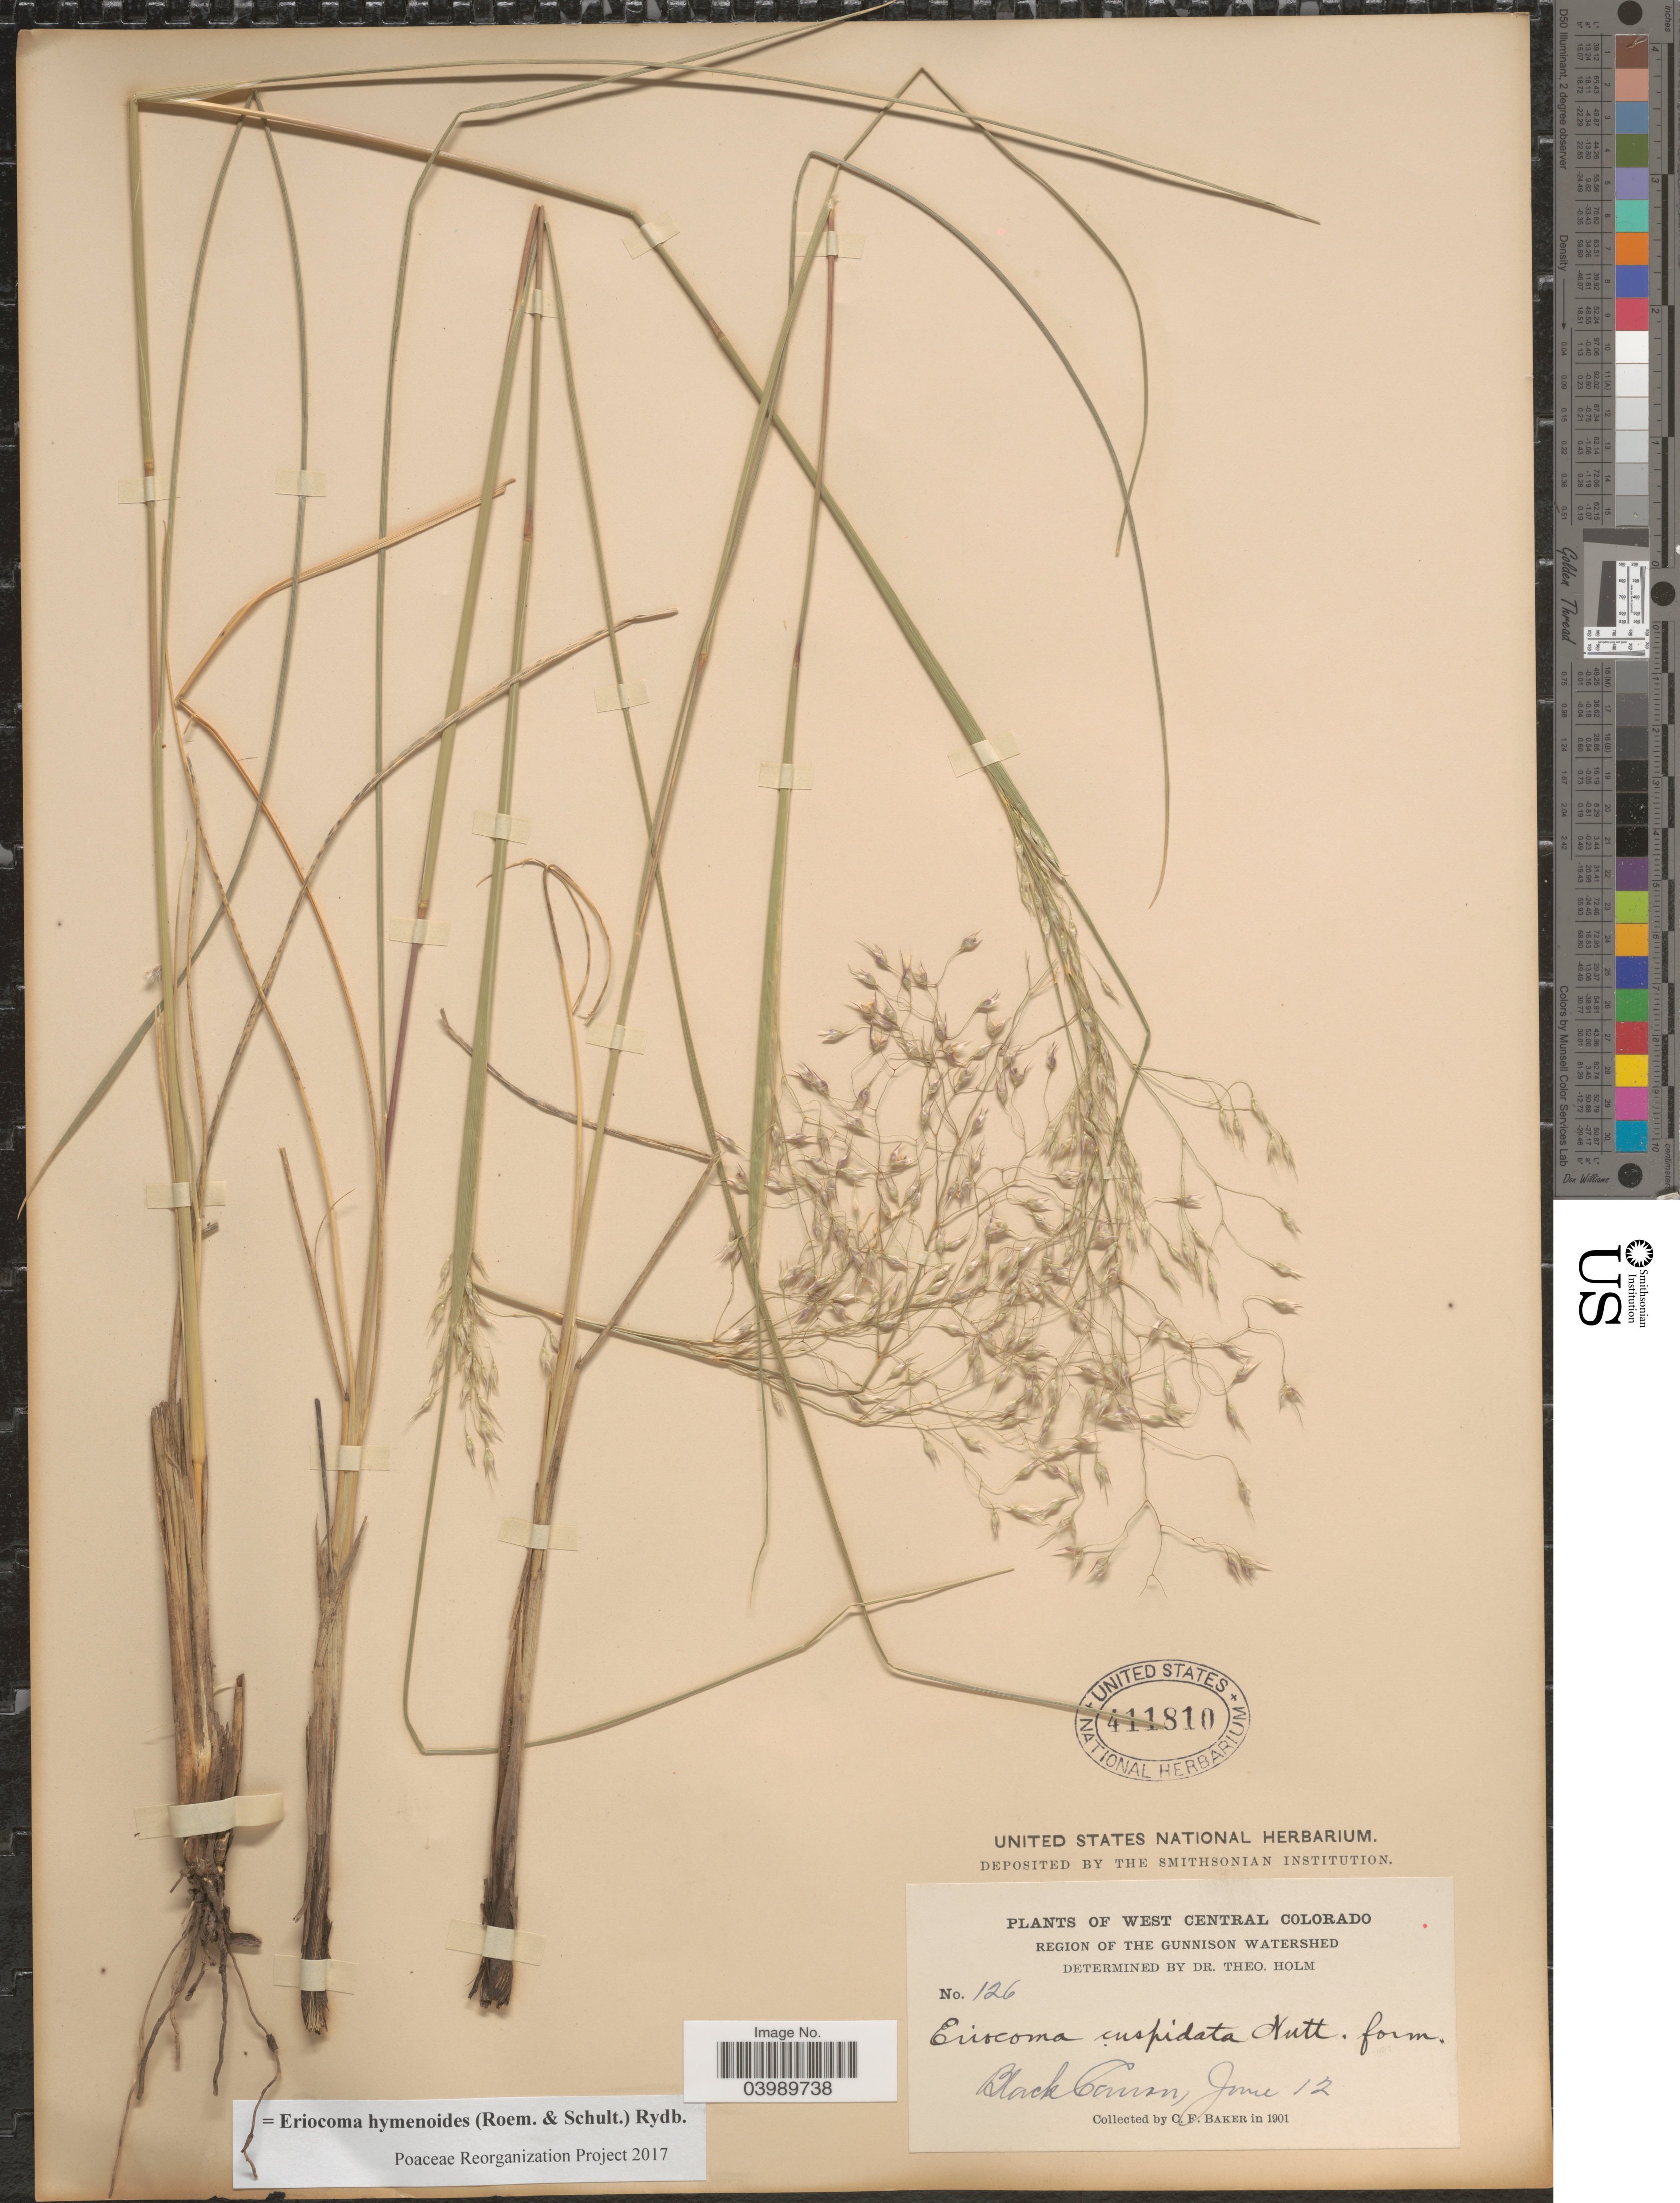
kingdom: Plantae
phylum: Tracheophyta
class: Liliopsida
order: Poales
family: Poaceae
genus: Eriocoma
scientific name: Eriocoma hymenoides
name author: (Roem. & Schult.) Rydb.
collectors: C. F. Baker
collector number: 126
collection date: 1901-06-12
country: United States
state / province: Colorado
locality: West Central Colorado. Region of the Gunnison Watershed. Black Canon.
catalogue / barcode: US 411810